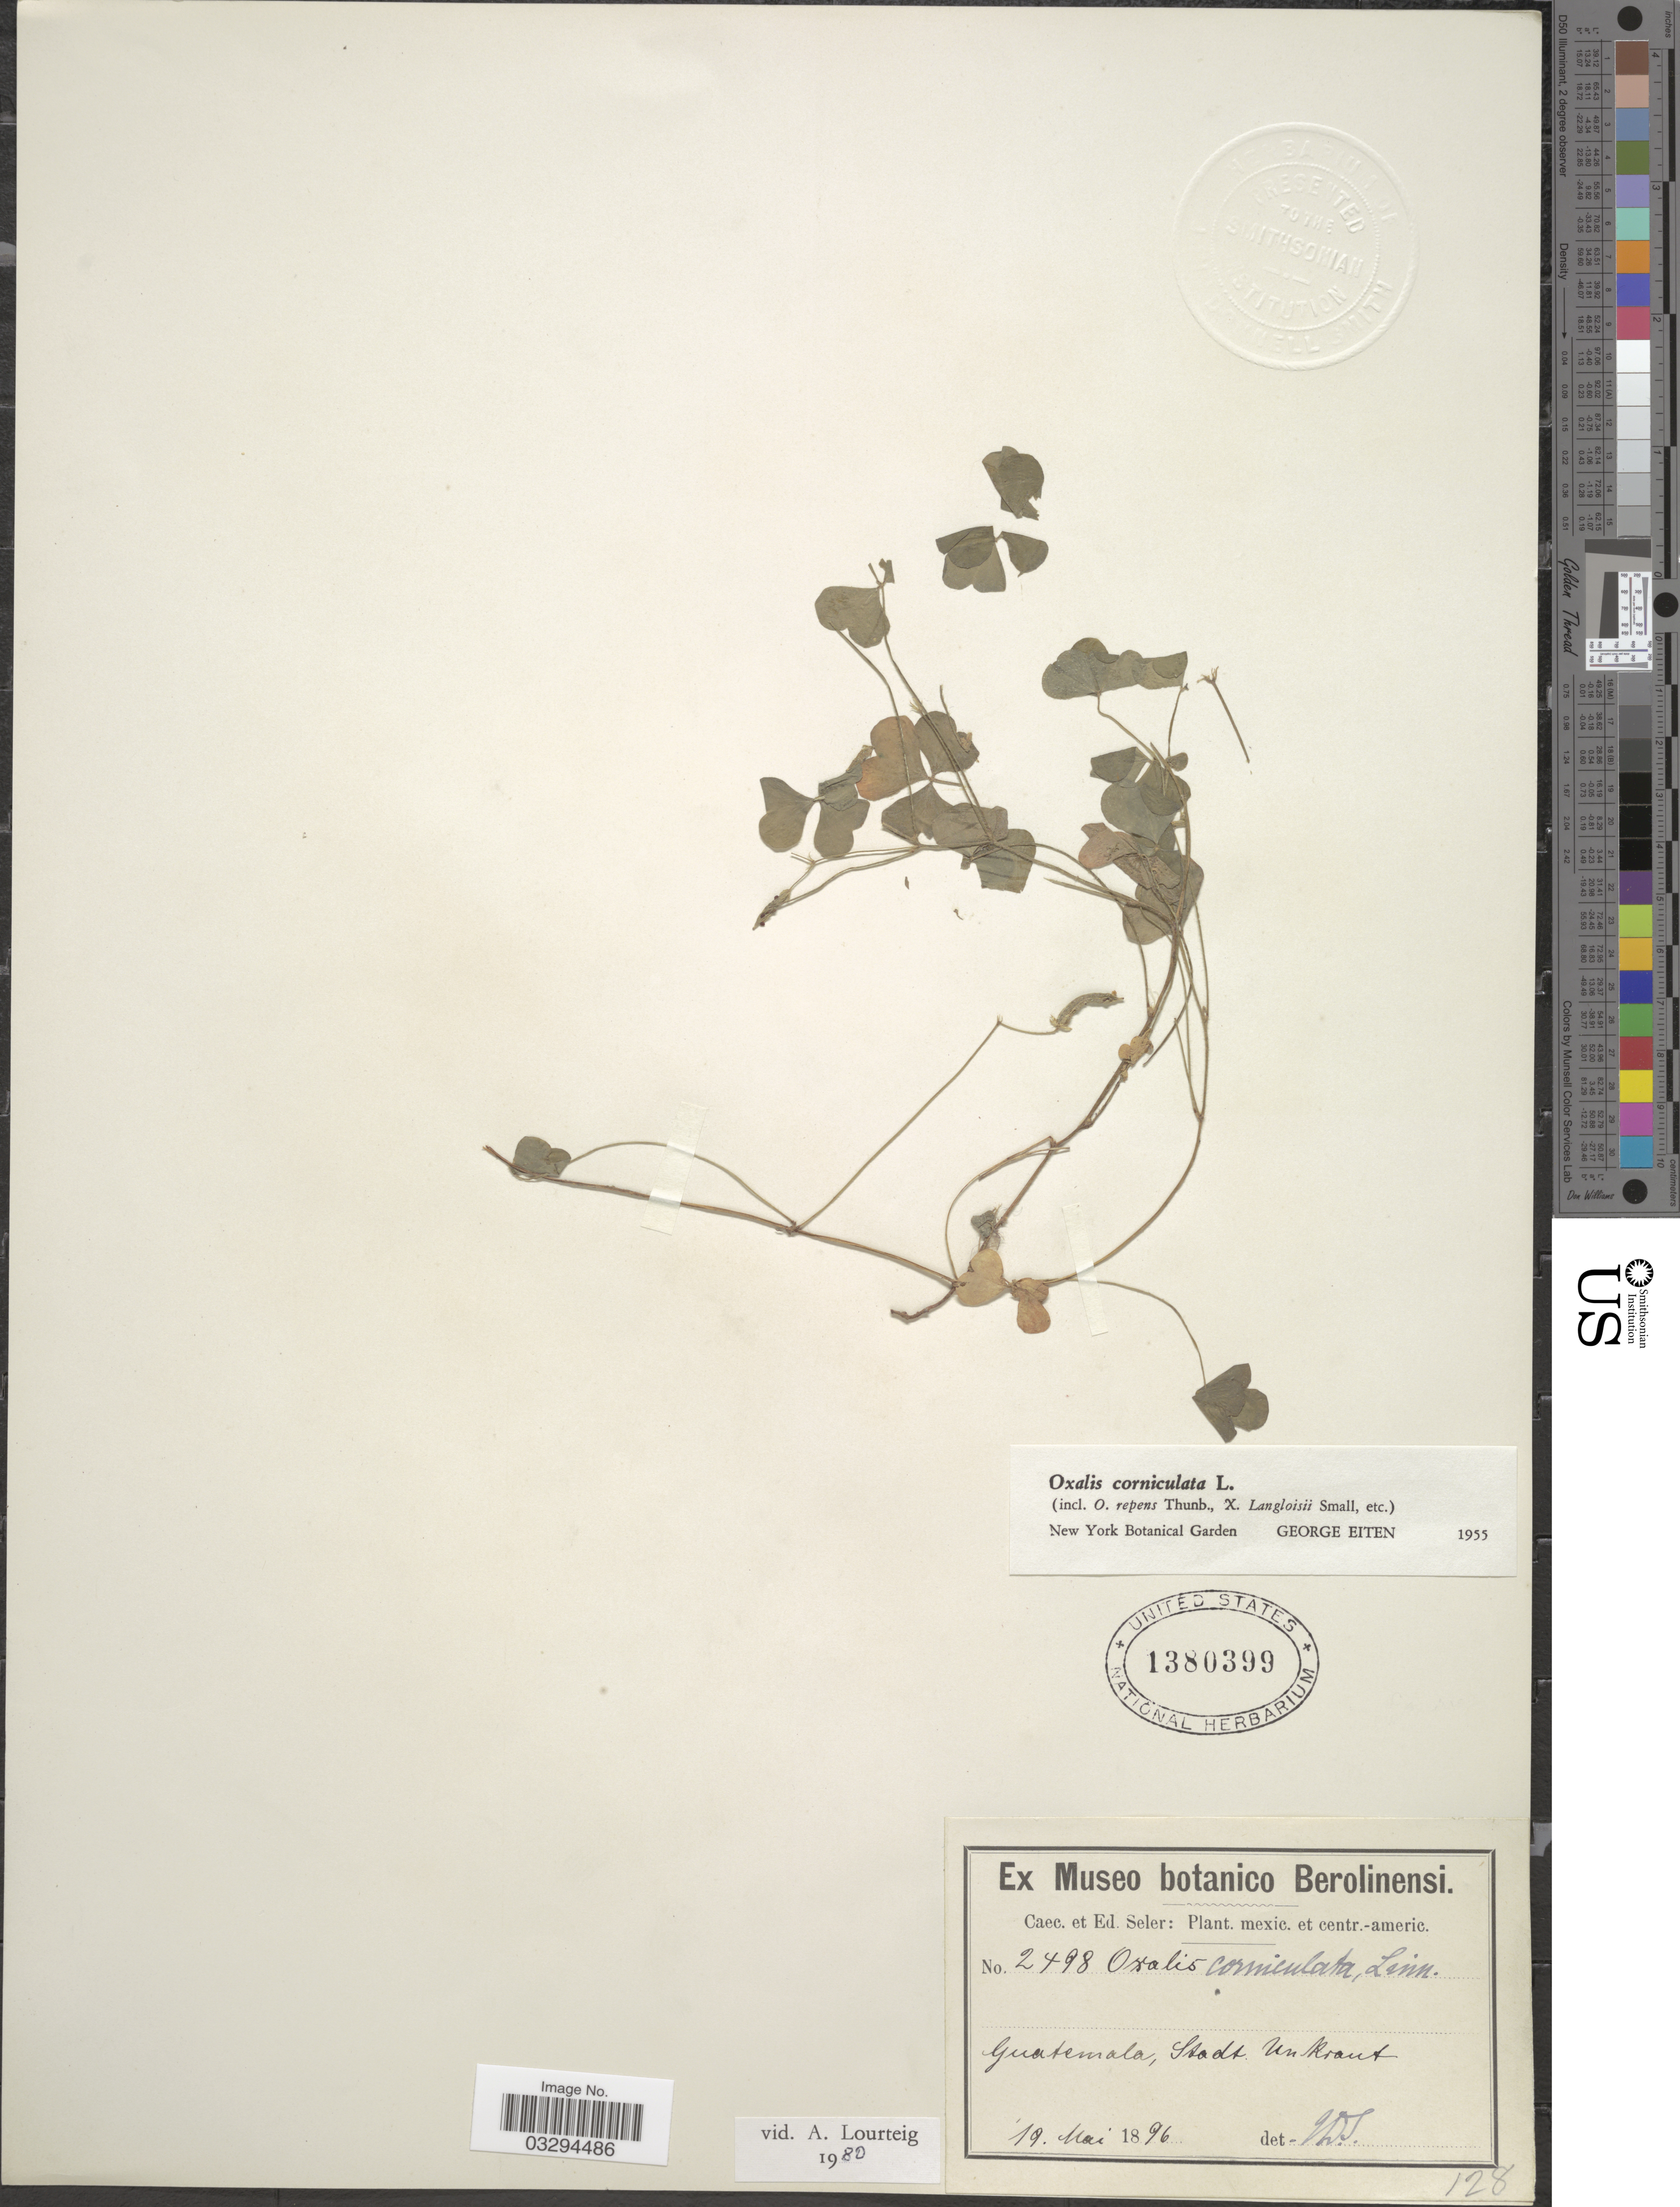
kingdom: Plantae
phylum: Tracheophyta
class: Magnoliopsida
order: Oxalidales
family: Oxalidaceae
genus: Oxalis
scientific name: Oxalis corniculata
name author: L.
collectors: ex Caec. et Ed Seler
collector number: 2498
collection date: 1896-05-19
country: Guatemala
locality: Stadt. Un Kraut.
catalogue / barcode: US 1380399